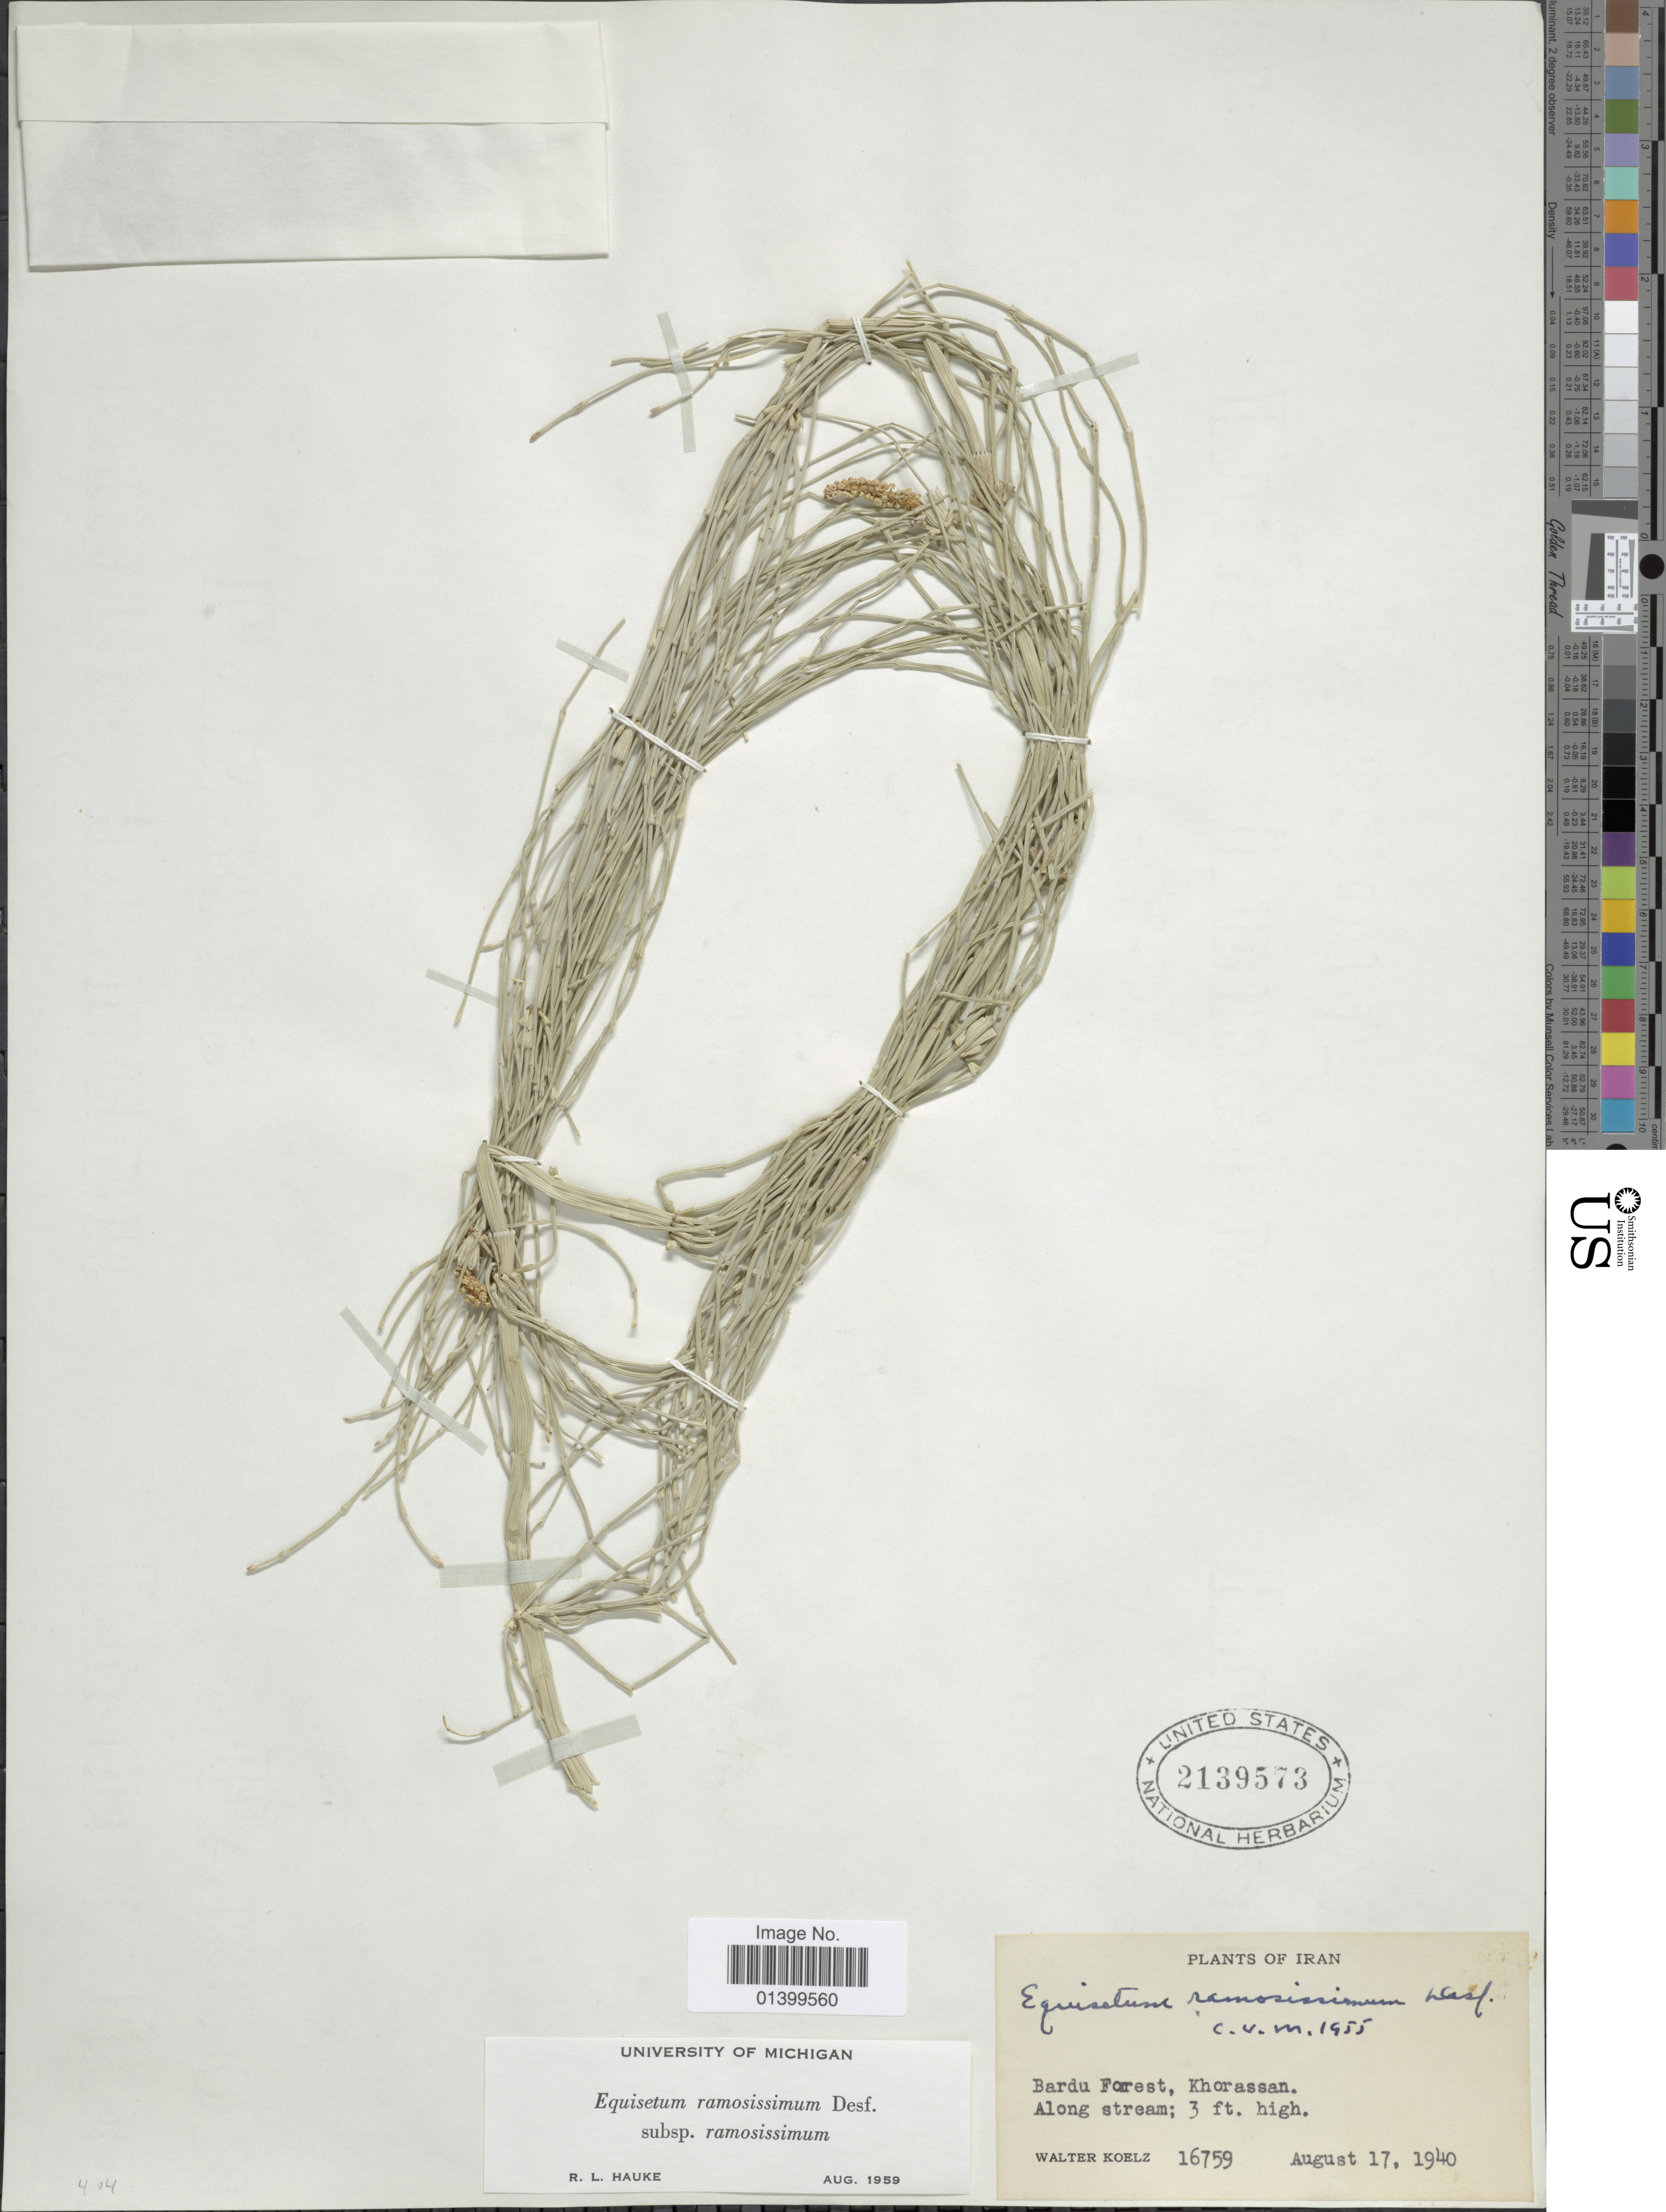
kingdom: Plantae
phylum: Tracheophyta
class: Polypodiopsida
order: Equisetales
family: Equisetaceae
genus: Equisetum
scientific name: Equisetum ramosissimum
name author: Desf.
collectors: W. N. Koelz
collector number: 16759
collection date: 1940-08-17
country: Iran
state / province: Khorasan [obsolete]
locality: Bardu Forest, Khorassan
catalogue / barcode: US 2139573